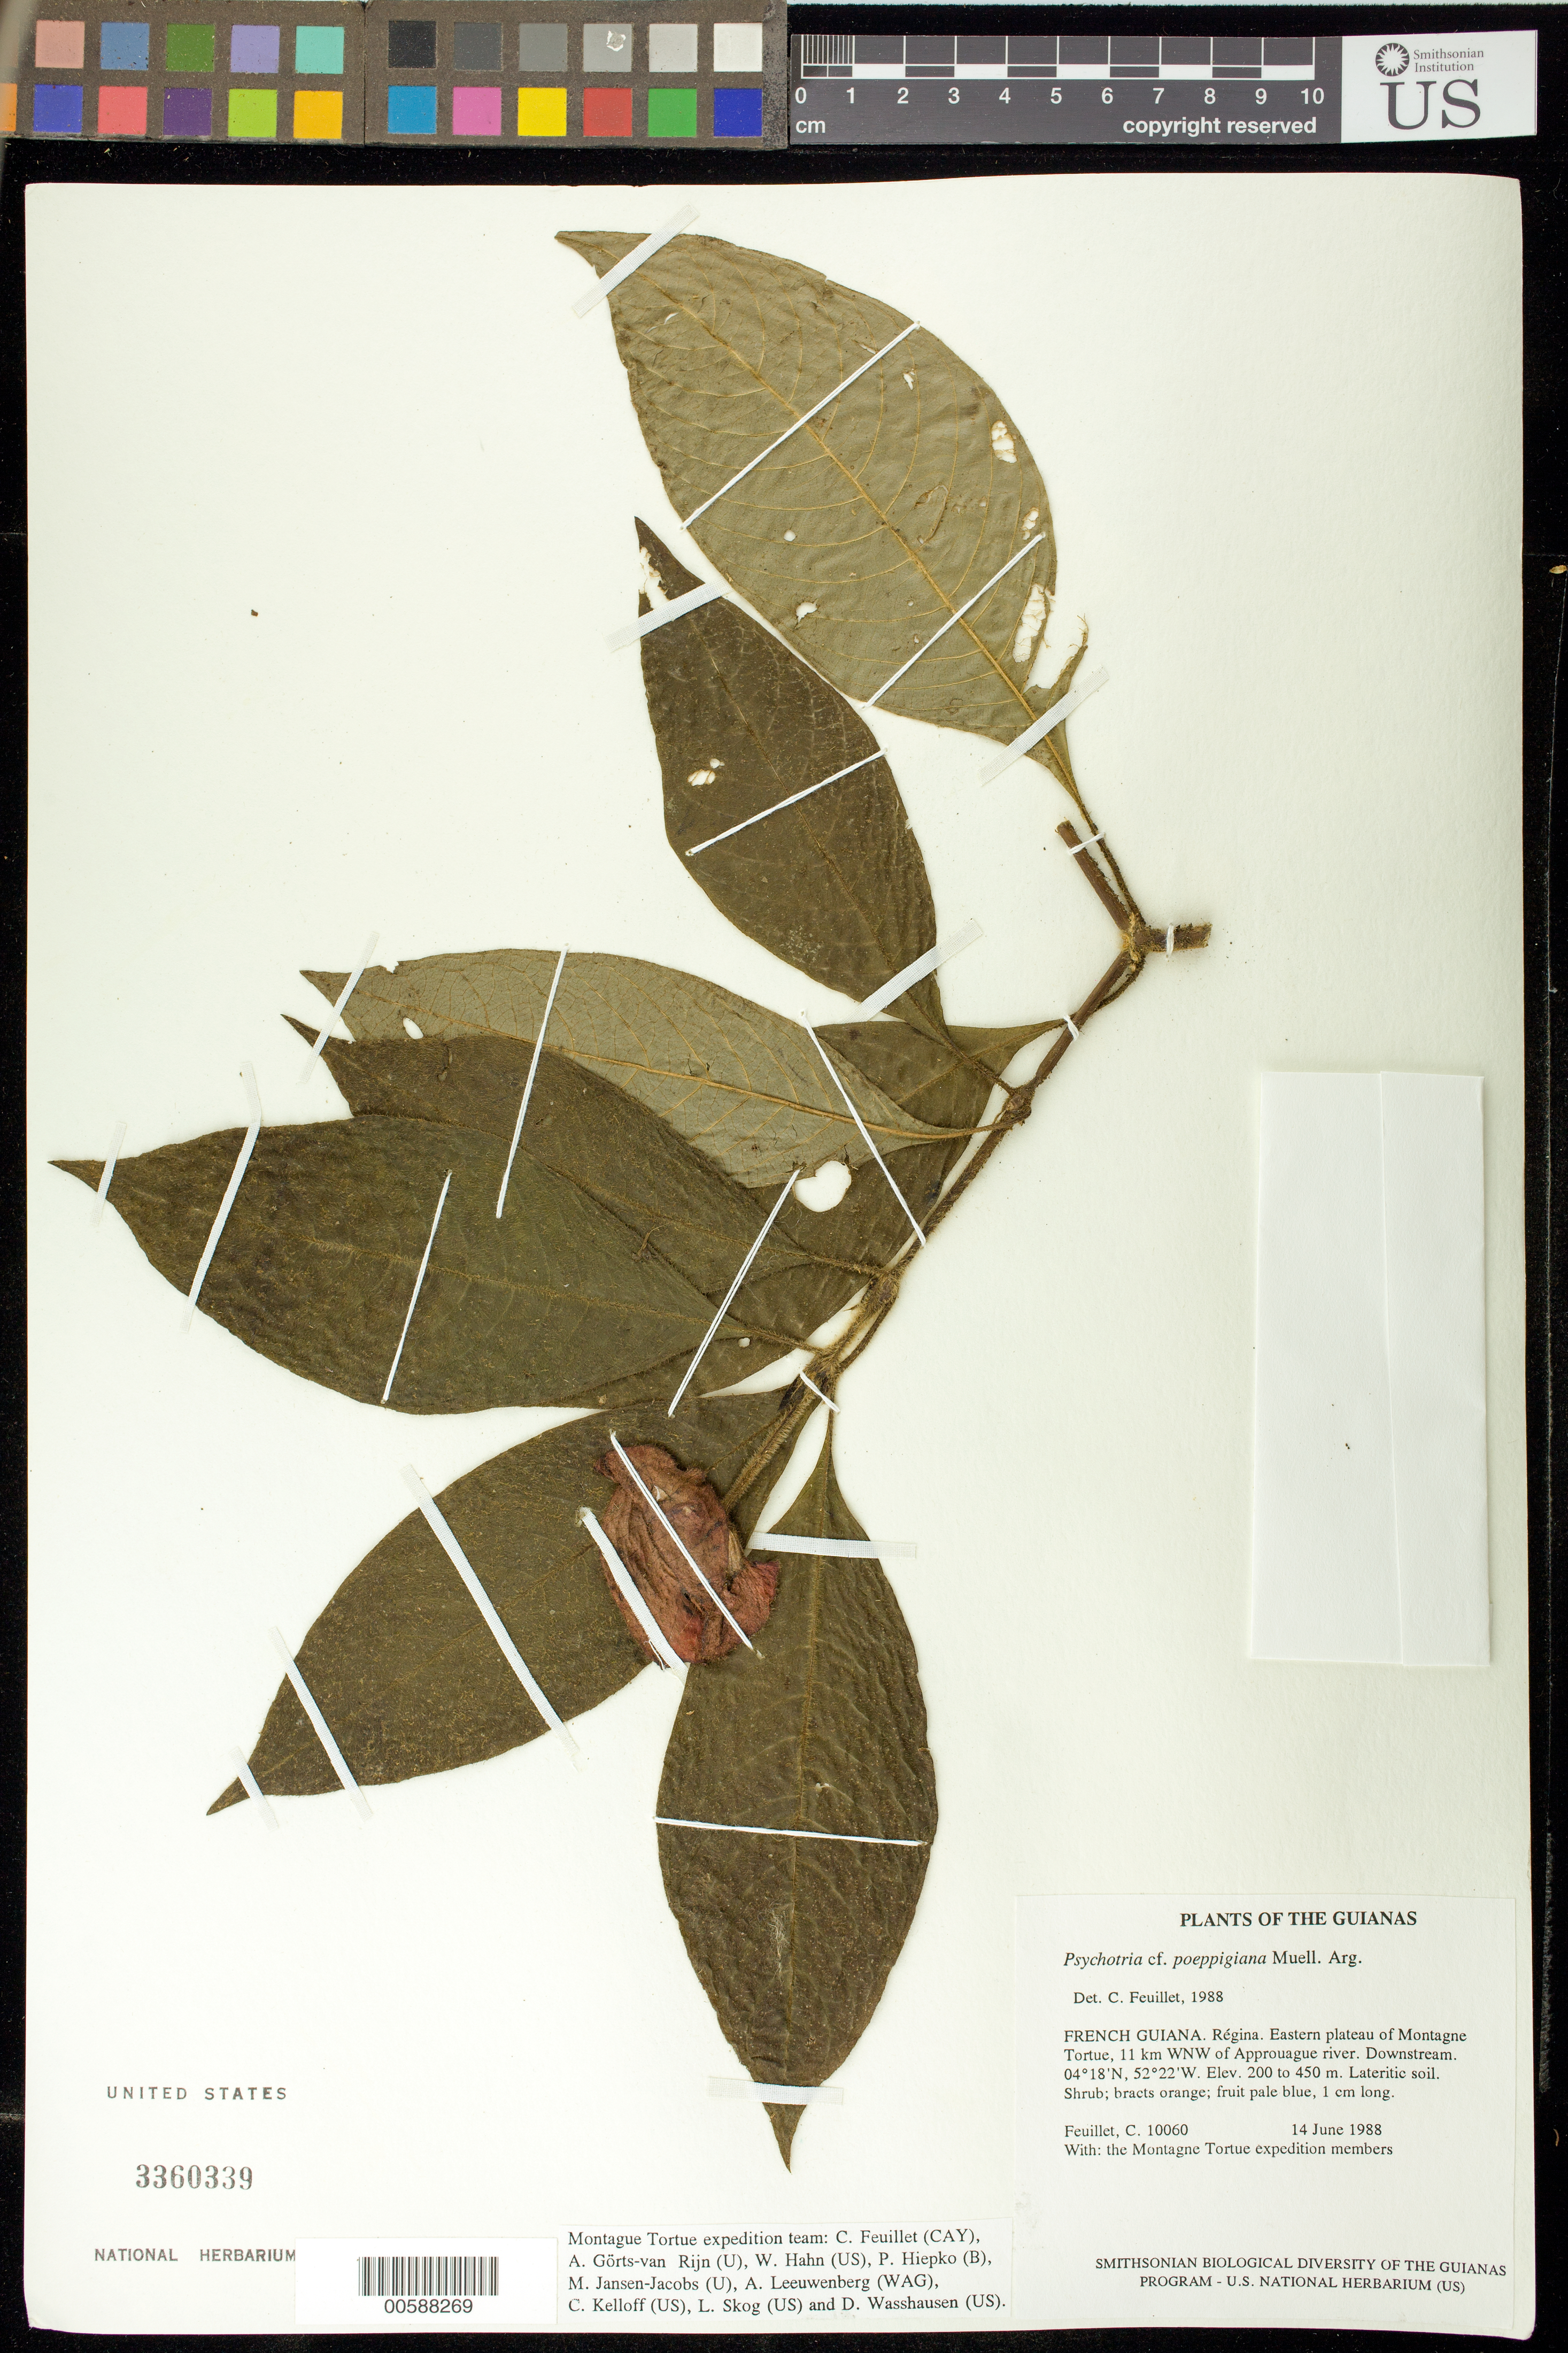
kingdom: Plantae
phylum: Tracheophyta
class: Magnoliopsida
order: Gentianales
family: Rubiaceae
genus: Palicourea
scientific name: Palicourea tomentosa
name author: (Aubl.) Borhidi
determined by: Kirkbride, J. H., Jr.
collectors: C. Feuillet & Montagne Torte Exped. members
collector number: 10060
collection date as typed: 14 June 1988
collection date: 1988-06-14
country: French Guiana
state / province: Cayenne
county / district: Regina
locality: Eastern plateau of Montagne Tortue, 11 km WNW of Approuague river. Downstream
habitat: Lateritic soil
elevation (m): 200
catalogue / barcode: US 3360339